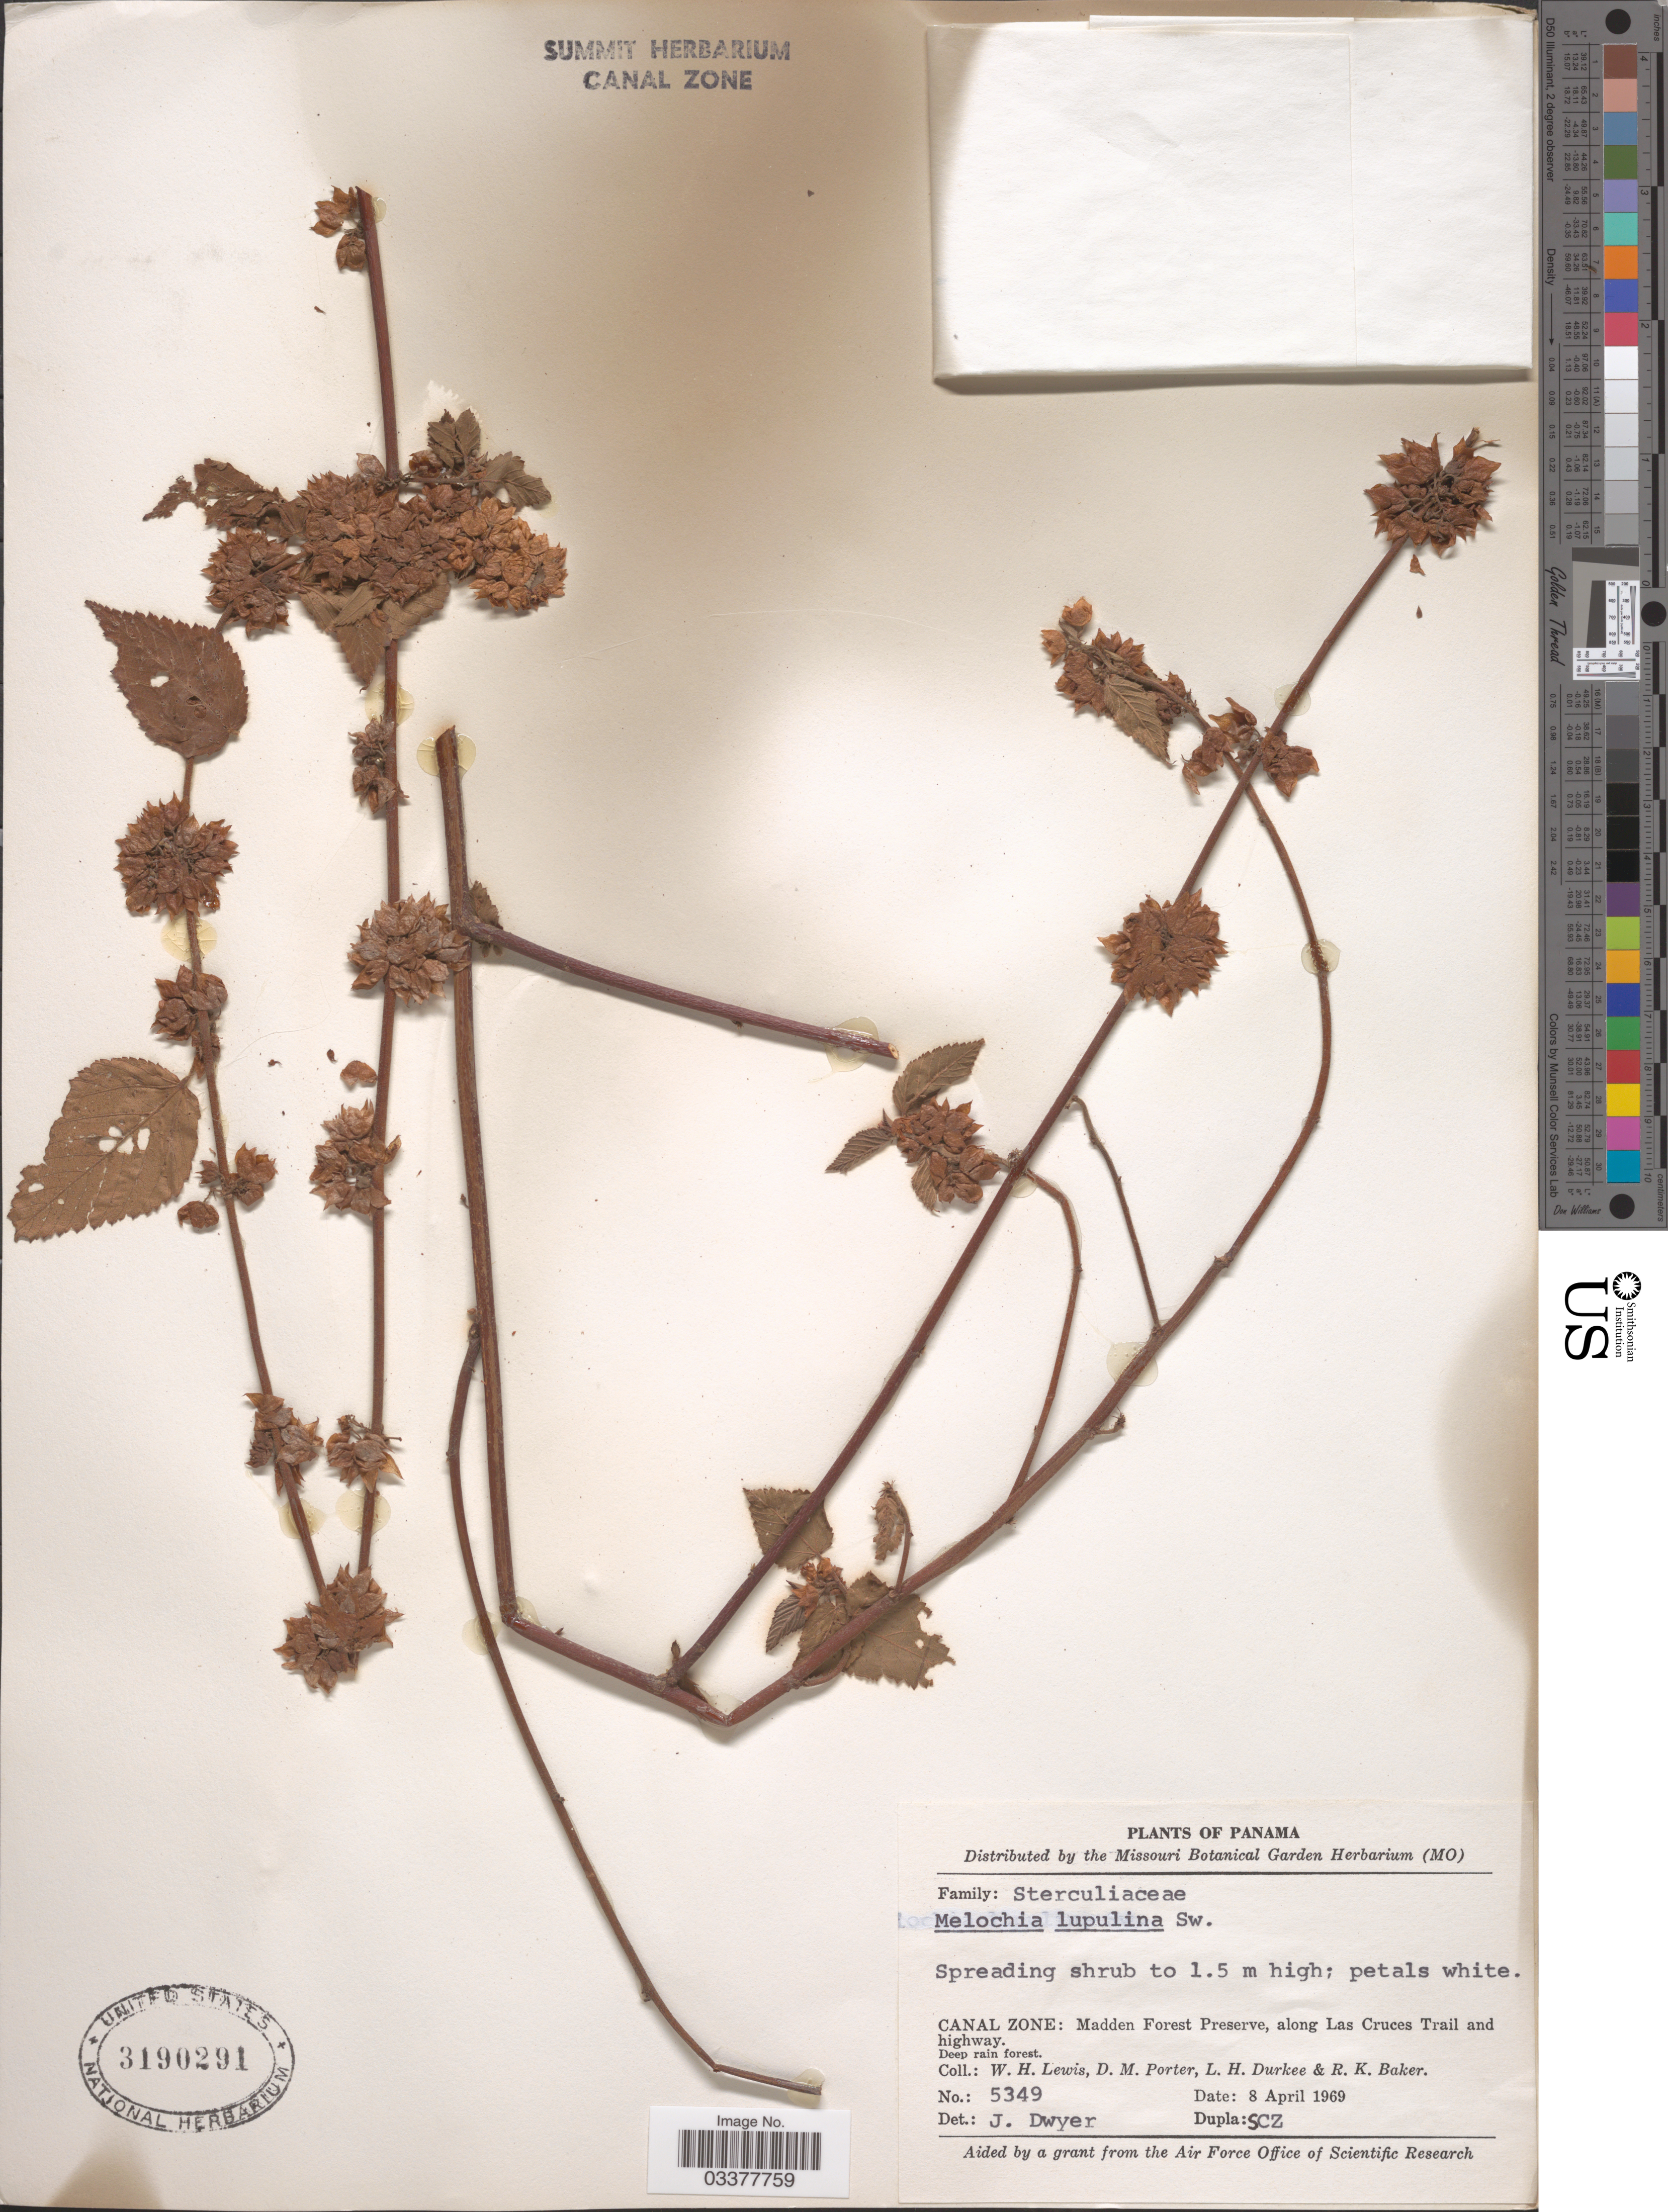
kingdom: Plantae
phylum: Tracheophyta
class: Magnoliopsida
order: Malvales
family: Malvaceae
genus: Melochia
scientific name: Melochia lupulina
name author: Sw.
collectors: W. H. Lewis, D. Porter, L. H. Durkee & R. K. Baker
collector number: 5349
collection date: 1969-04-08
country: Panama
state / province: Colón / Panamá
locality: Canal Zone: Madden Forest Preserve, along Las Cruces Trail and highway.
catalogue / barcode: US 3190291